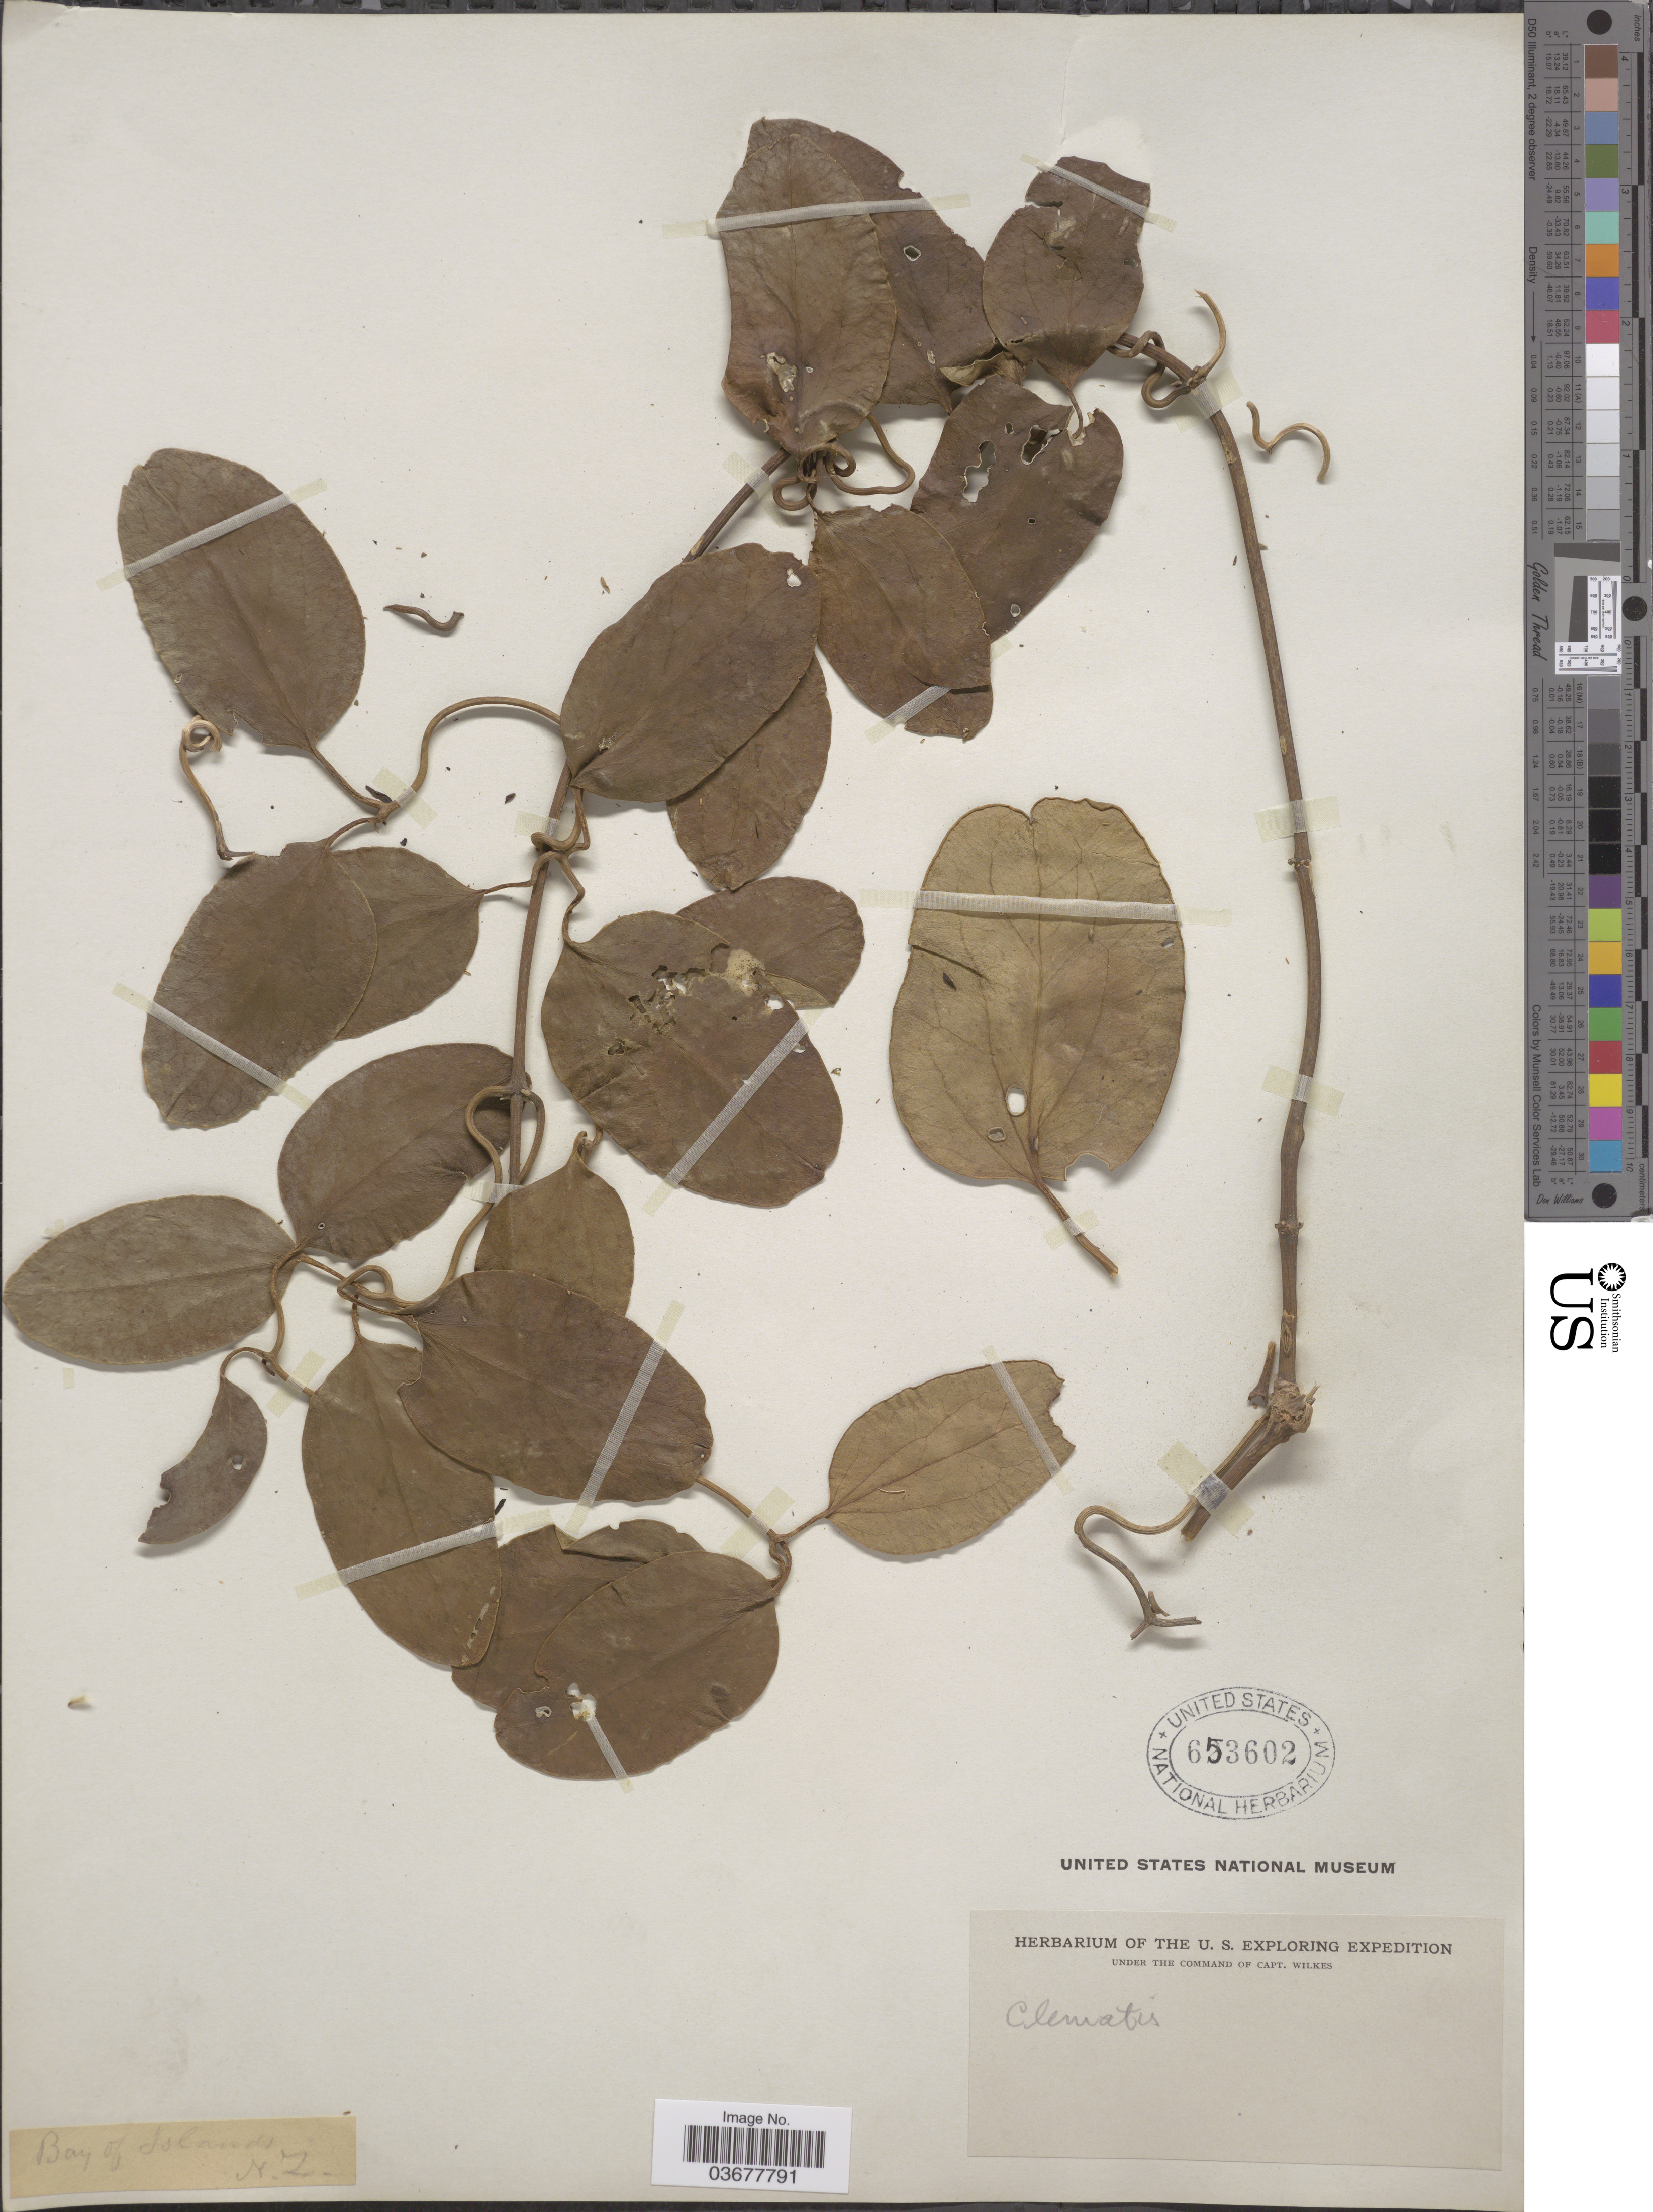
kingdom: Plantae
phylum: Tracheophyta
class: Magnoliopsida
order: Ranunculales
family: Ranunculaceae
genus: Clematis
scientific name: Clematis sp.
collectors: U.S. Explor. Exped.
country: New Zealand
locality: Bay of Islands.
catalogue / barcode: US 653602